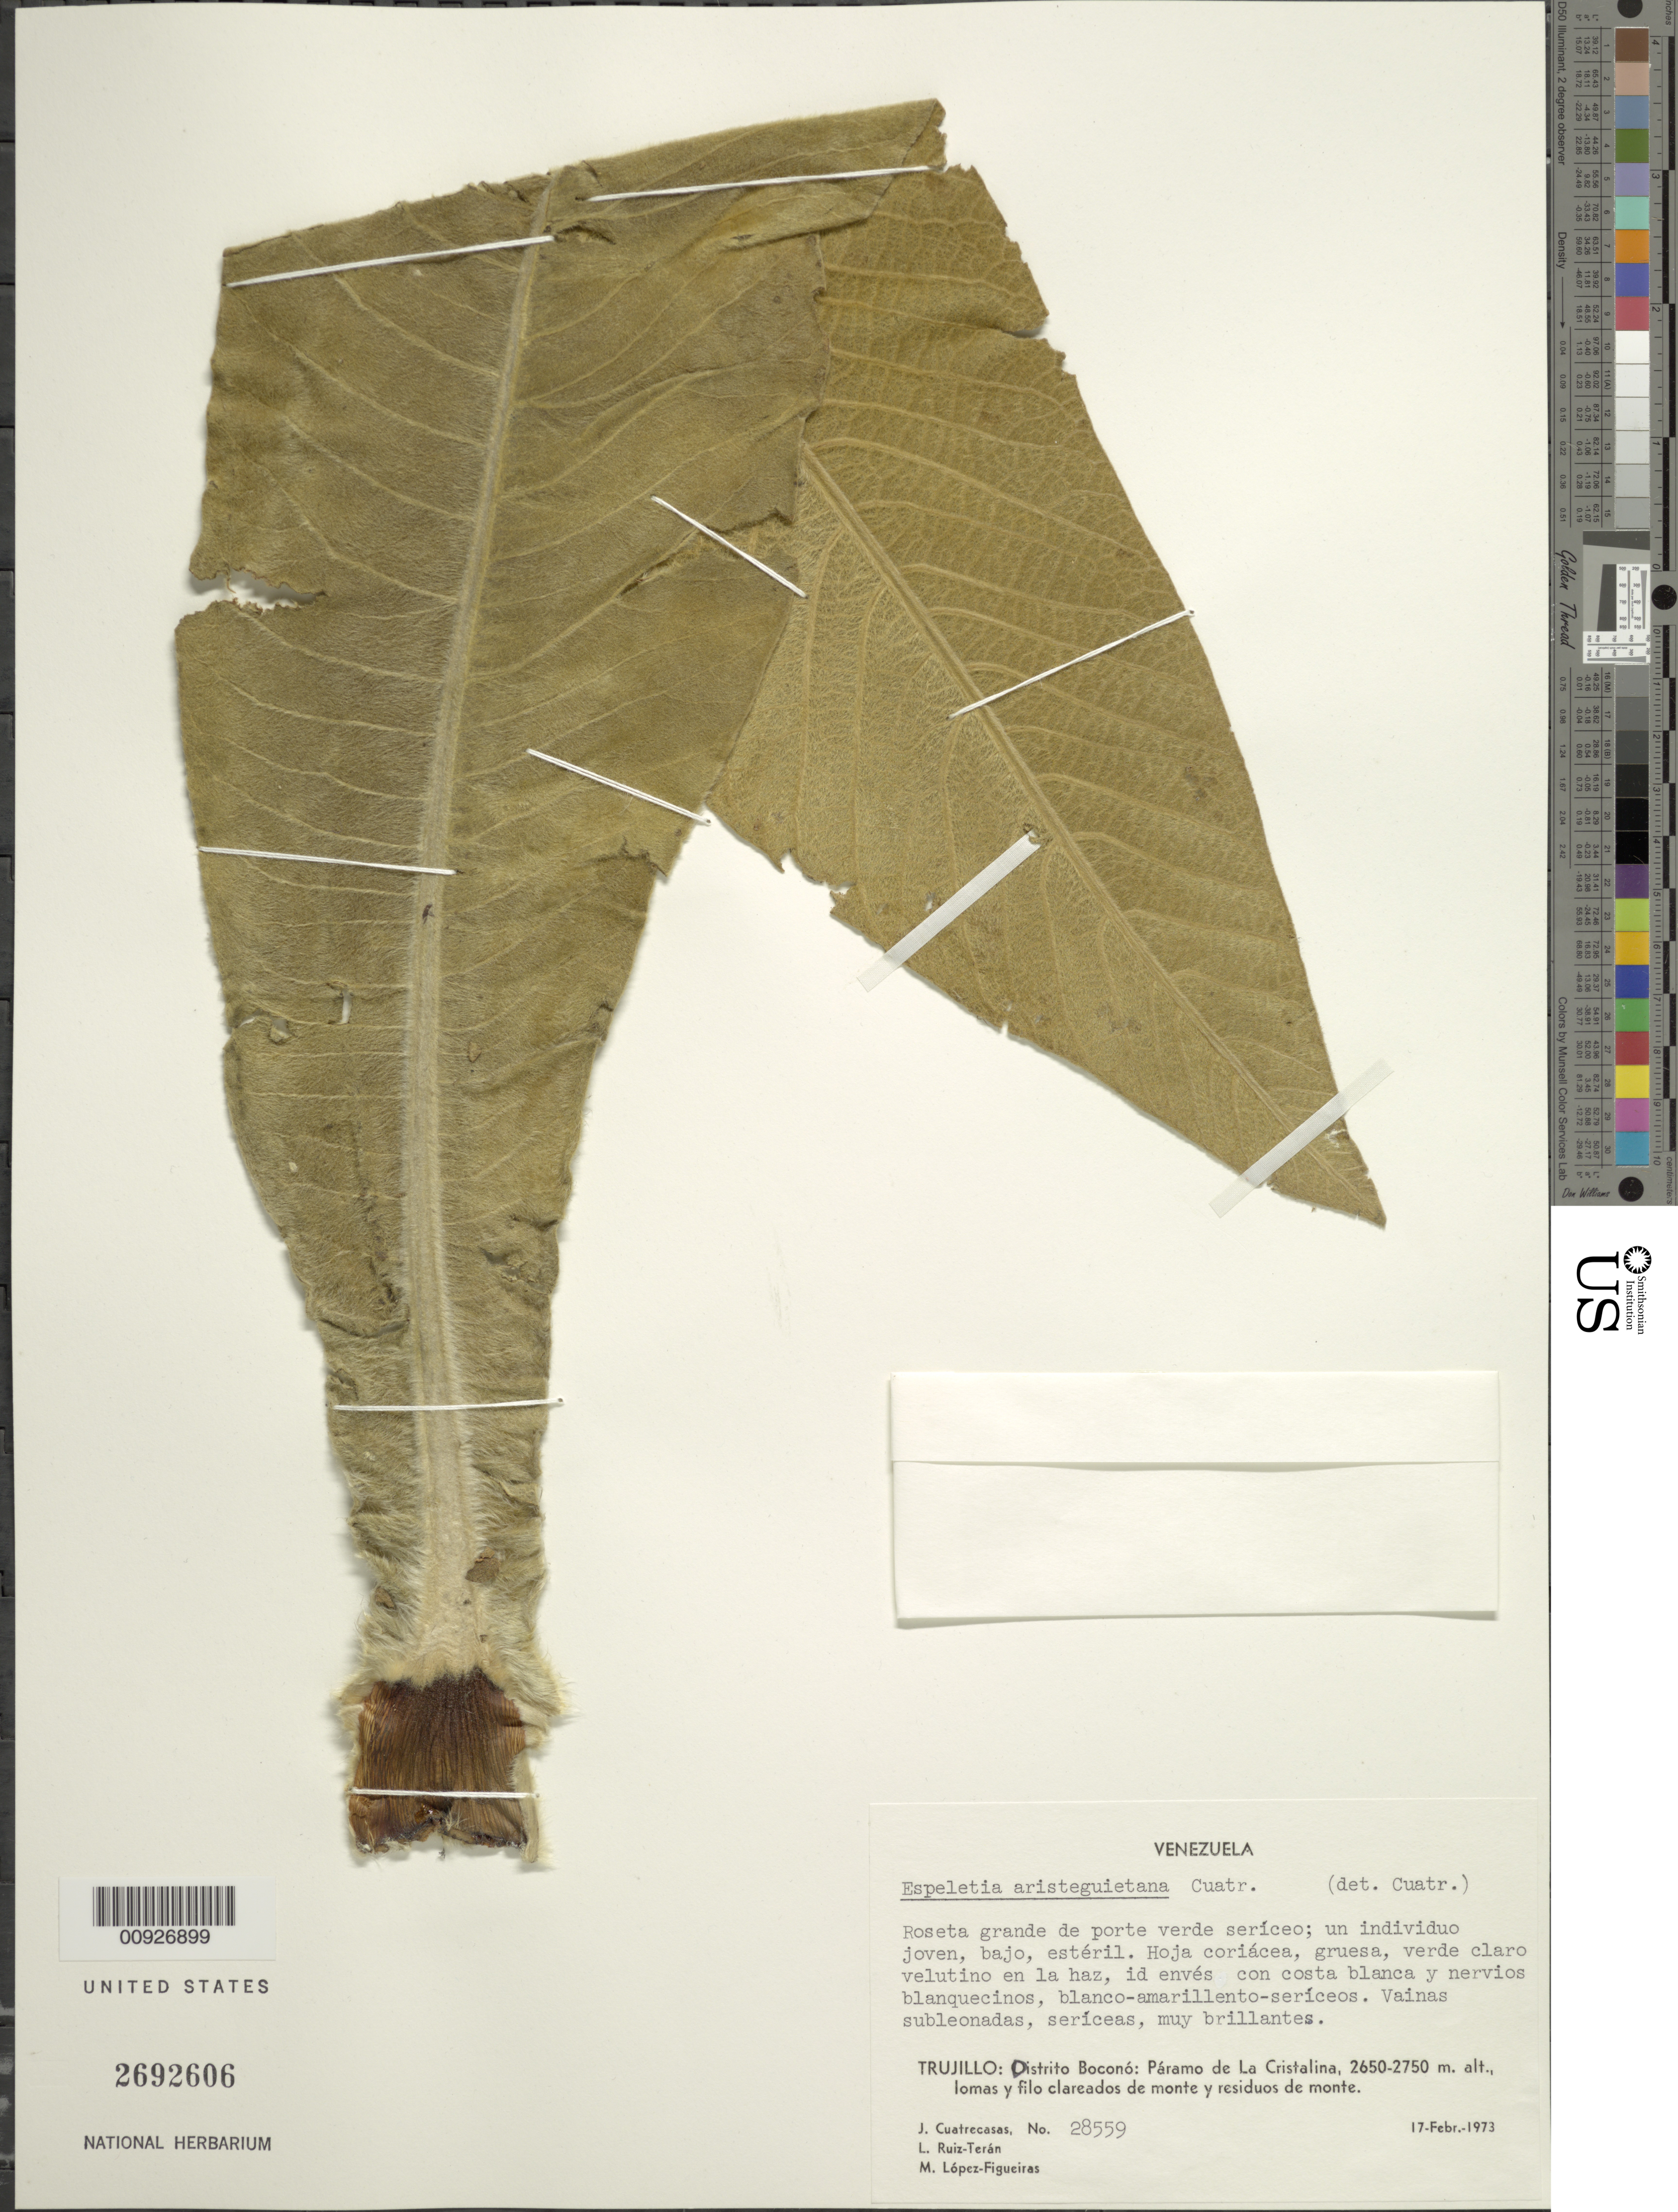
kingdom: Plantae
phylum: Tracheophyta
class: Magnoliopsida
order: Asterales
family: Asteraceae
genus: Espeletia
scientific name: Espeletia aristeguietana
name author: Cuatrec.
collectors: J. Cuatrecasas, L. E. Ruíz-Terán & M. López Figueiras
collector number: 28559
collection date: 1973-02-17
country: Venezuela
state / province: Trujillo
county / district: D. Boconó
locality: P. de la Cristalina.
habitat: Lomas y filo clareados de monte y residuos de monte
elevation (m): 2650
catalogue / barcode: US 2692606